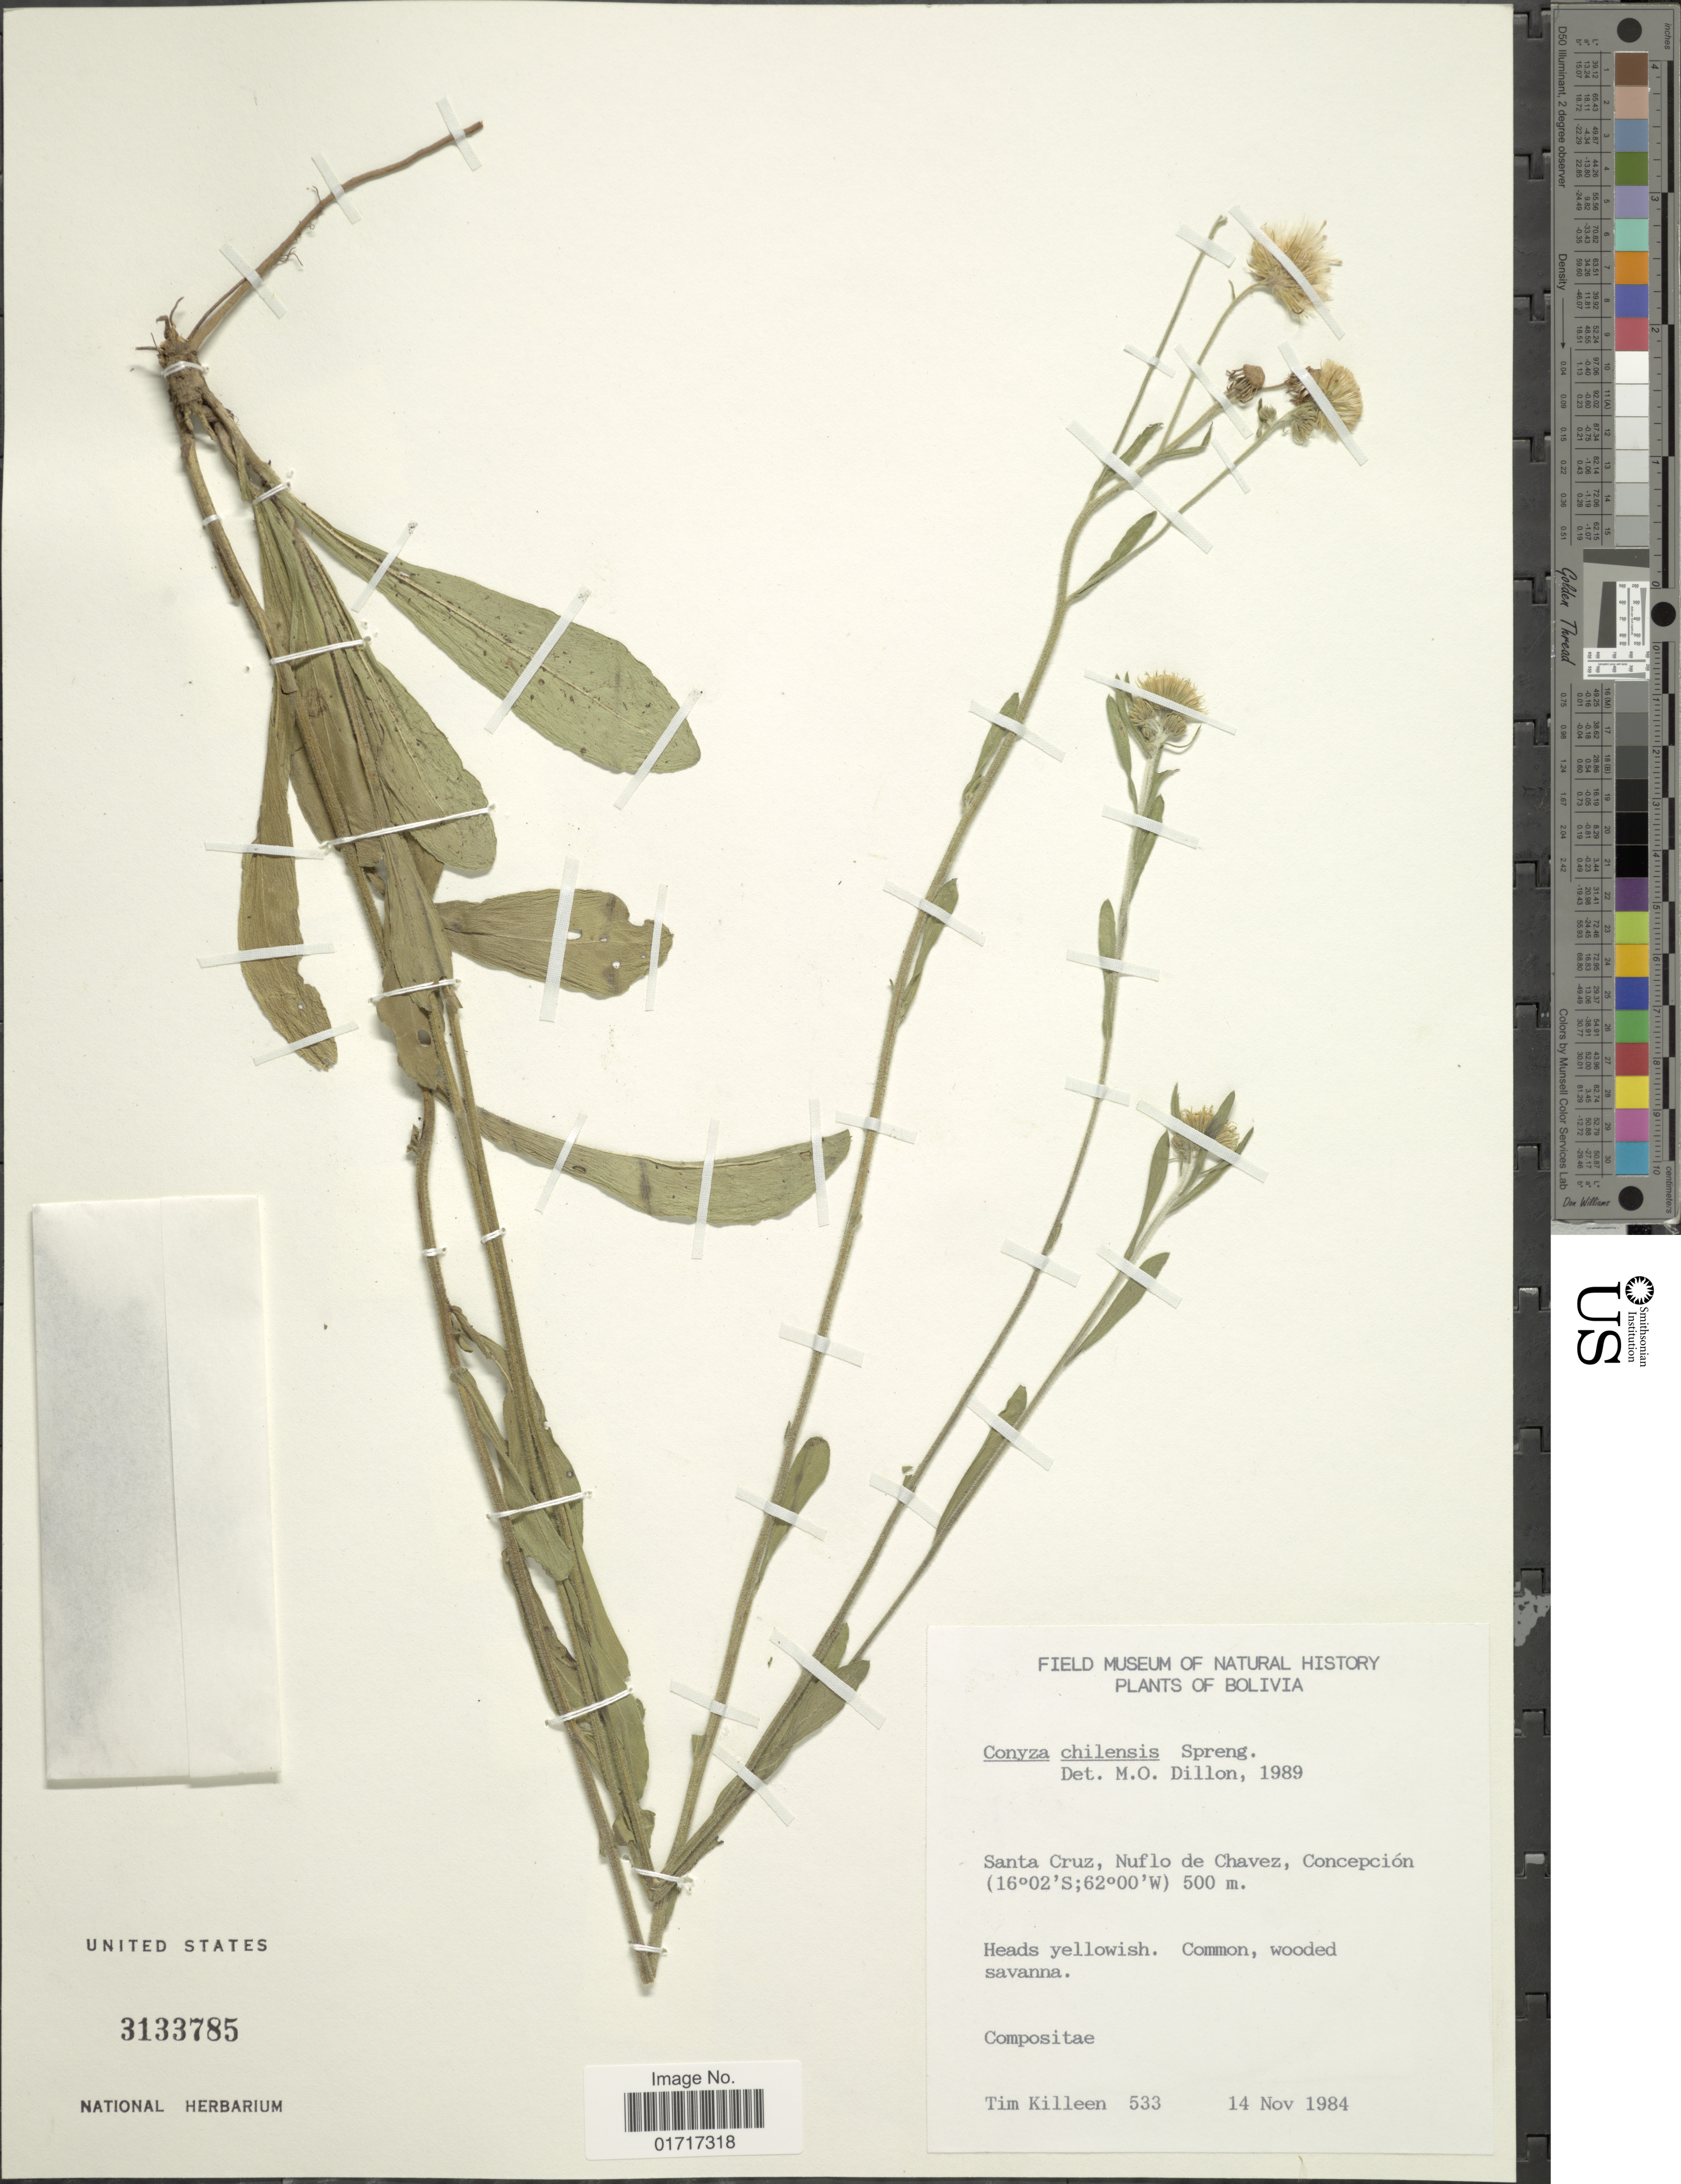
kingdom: Plantae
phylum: Tracheophyta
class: Magnoliopsida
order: Asterales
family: Asteraceae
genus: Conyza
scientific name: Conyza primulaefolia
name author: (Lam.) Cuatrec. & Lourteig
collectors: T. J. Killeen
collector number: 533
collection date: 1984-11-14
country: Bolivia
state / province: Santa Cruz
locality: Santa Cruz, Nuflo de Chavez, Concepcion.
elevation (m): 500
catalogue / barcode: US 3133785